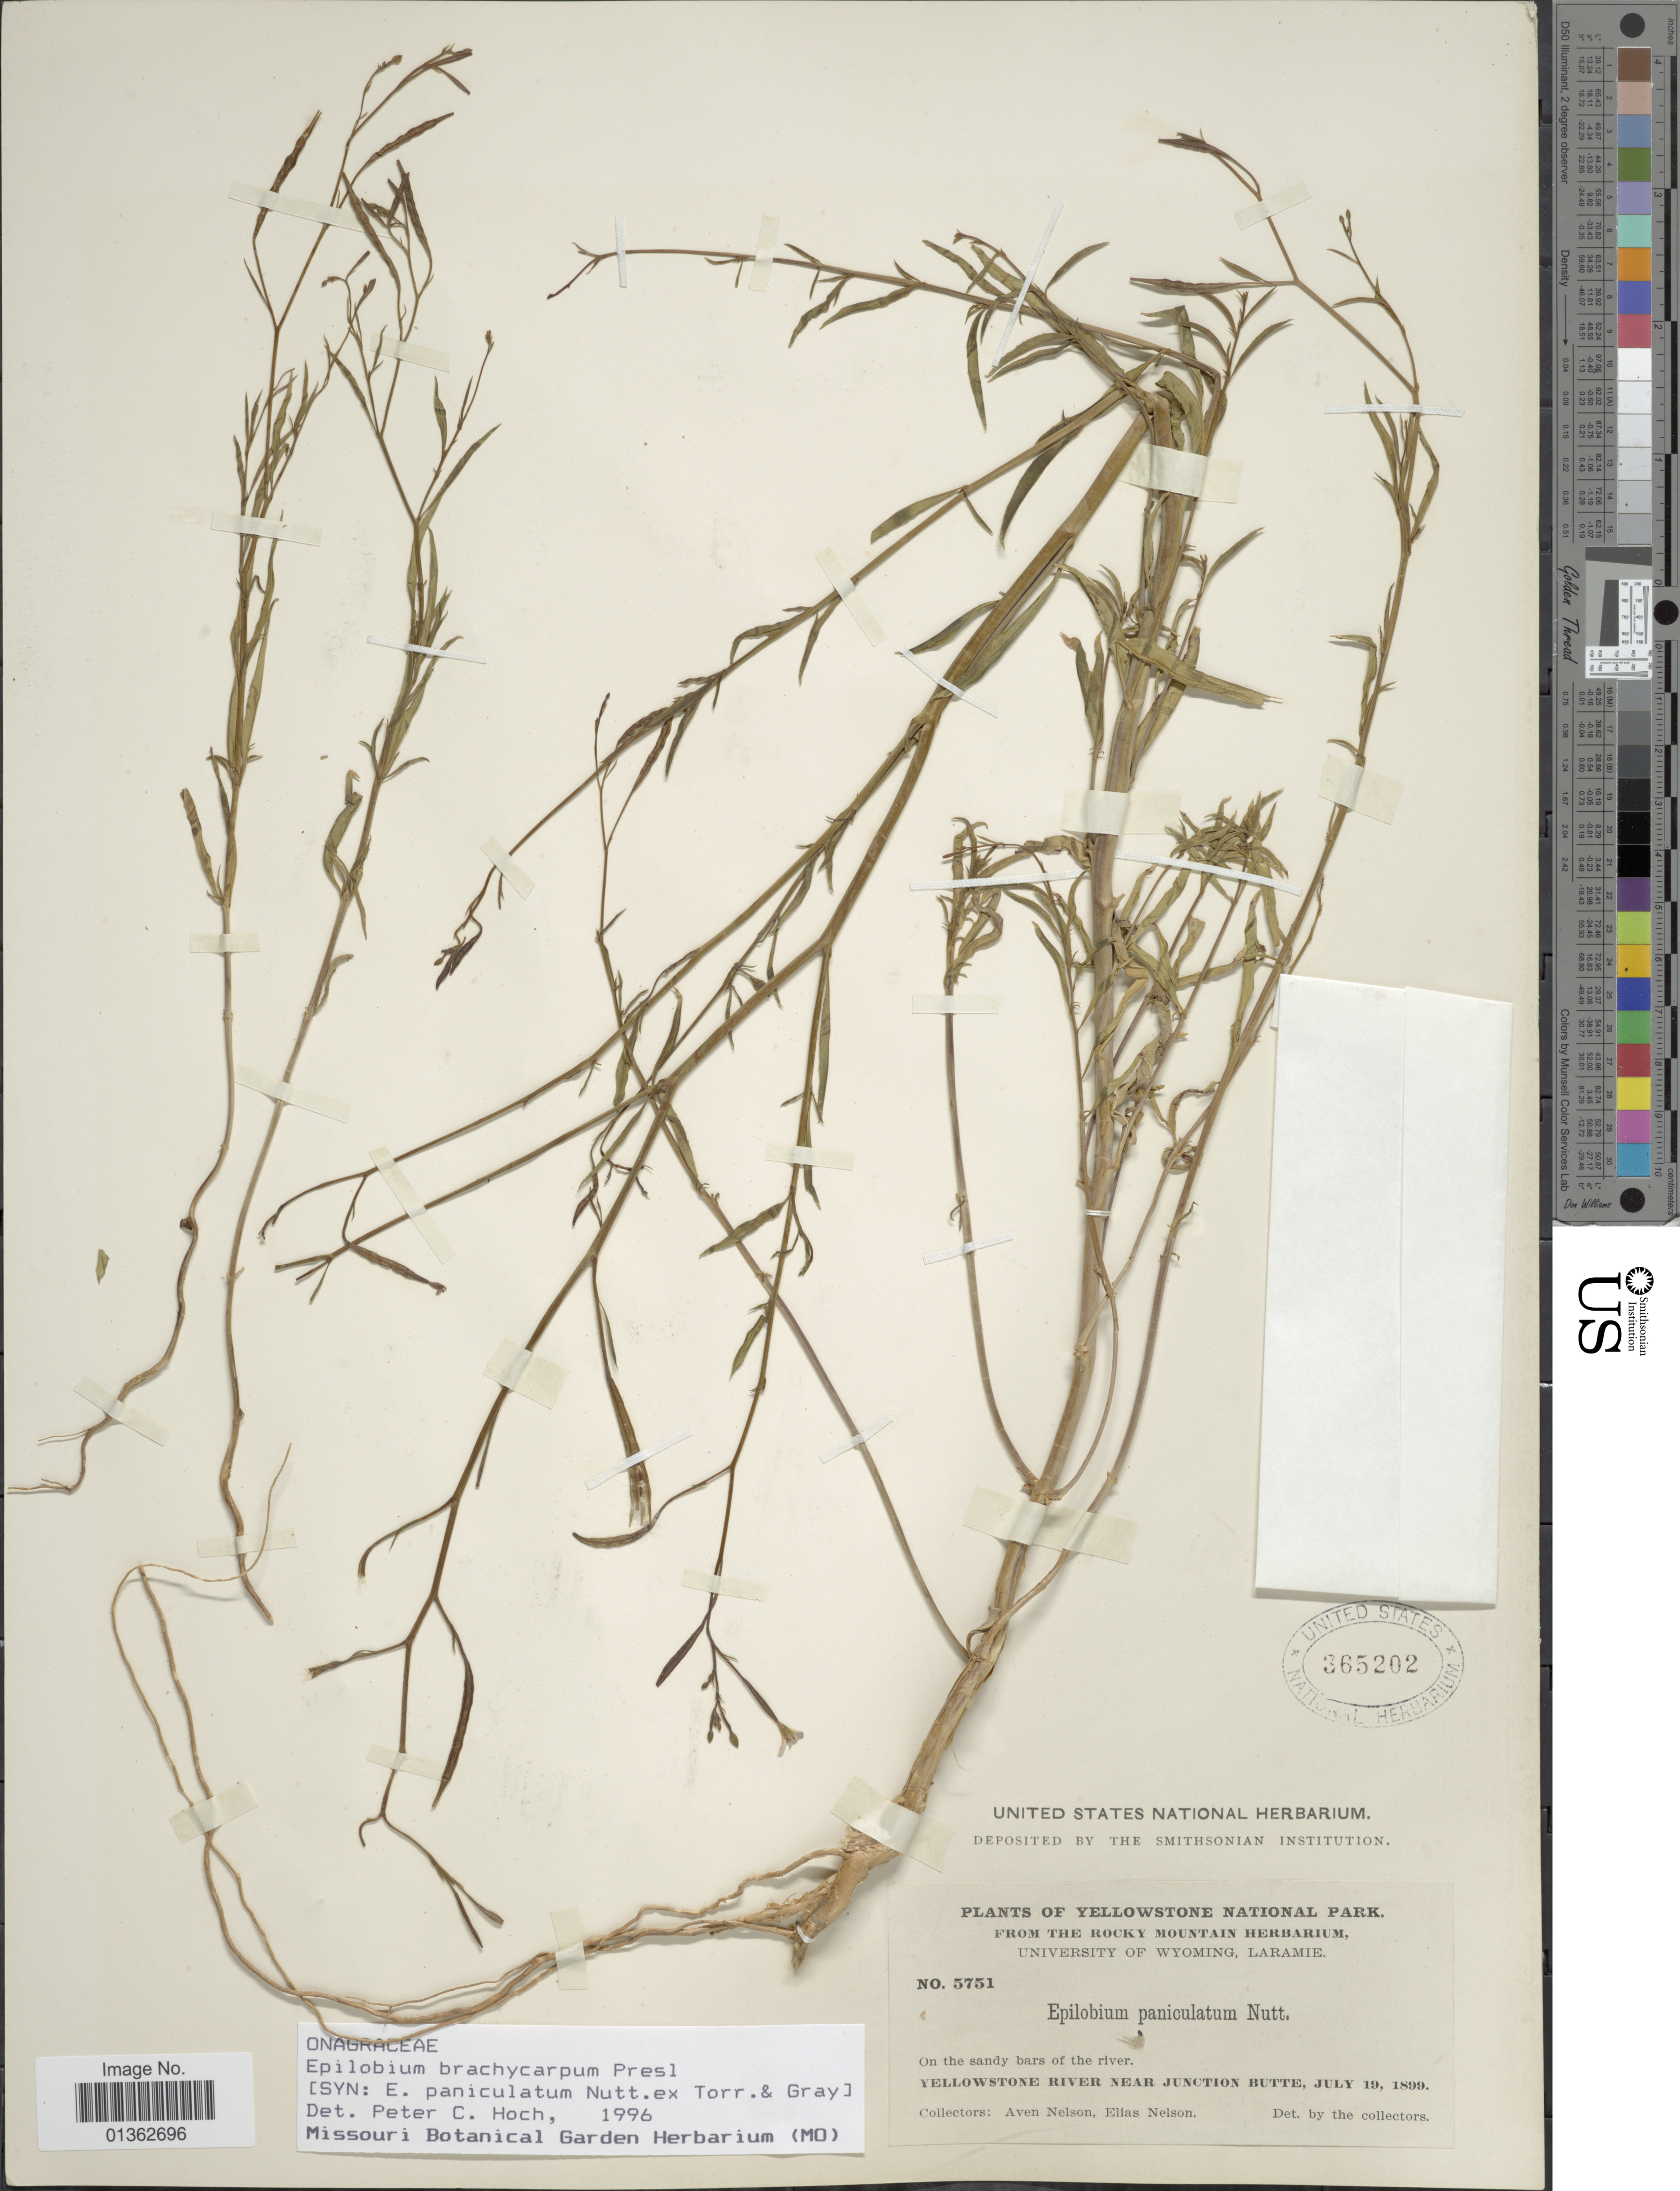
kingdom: Plantae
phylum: Tracheophyta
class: Magnoliopsida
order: Myrtales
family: Onagraceae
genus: Epilobium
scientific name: Epilobium brachycarpum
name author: C. Presl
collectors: A. Nelson & E. Nelson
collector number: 5751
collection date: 1899-07-19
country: United States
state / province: Wyoming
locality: Yellowstone River near junction Butte.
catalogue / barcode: US 365202